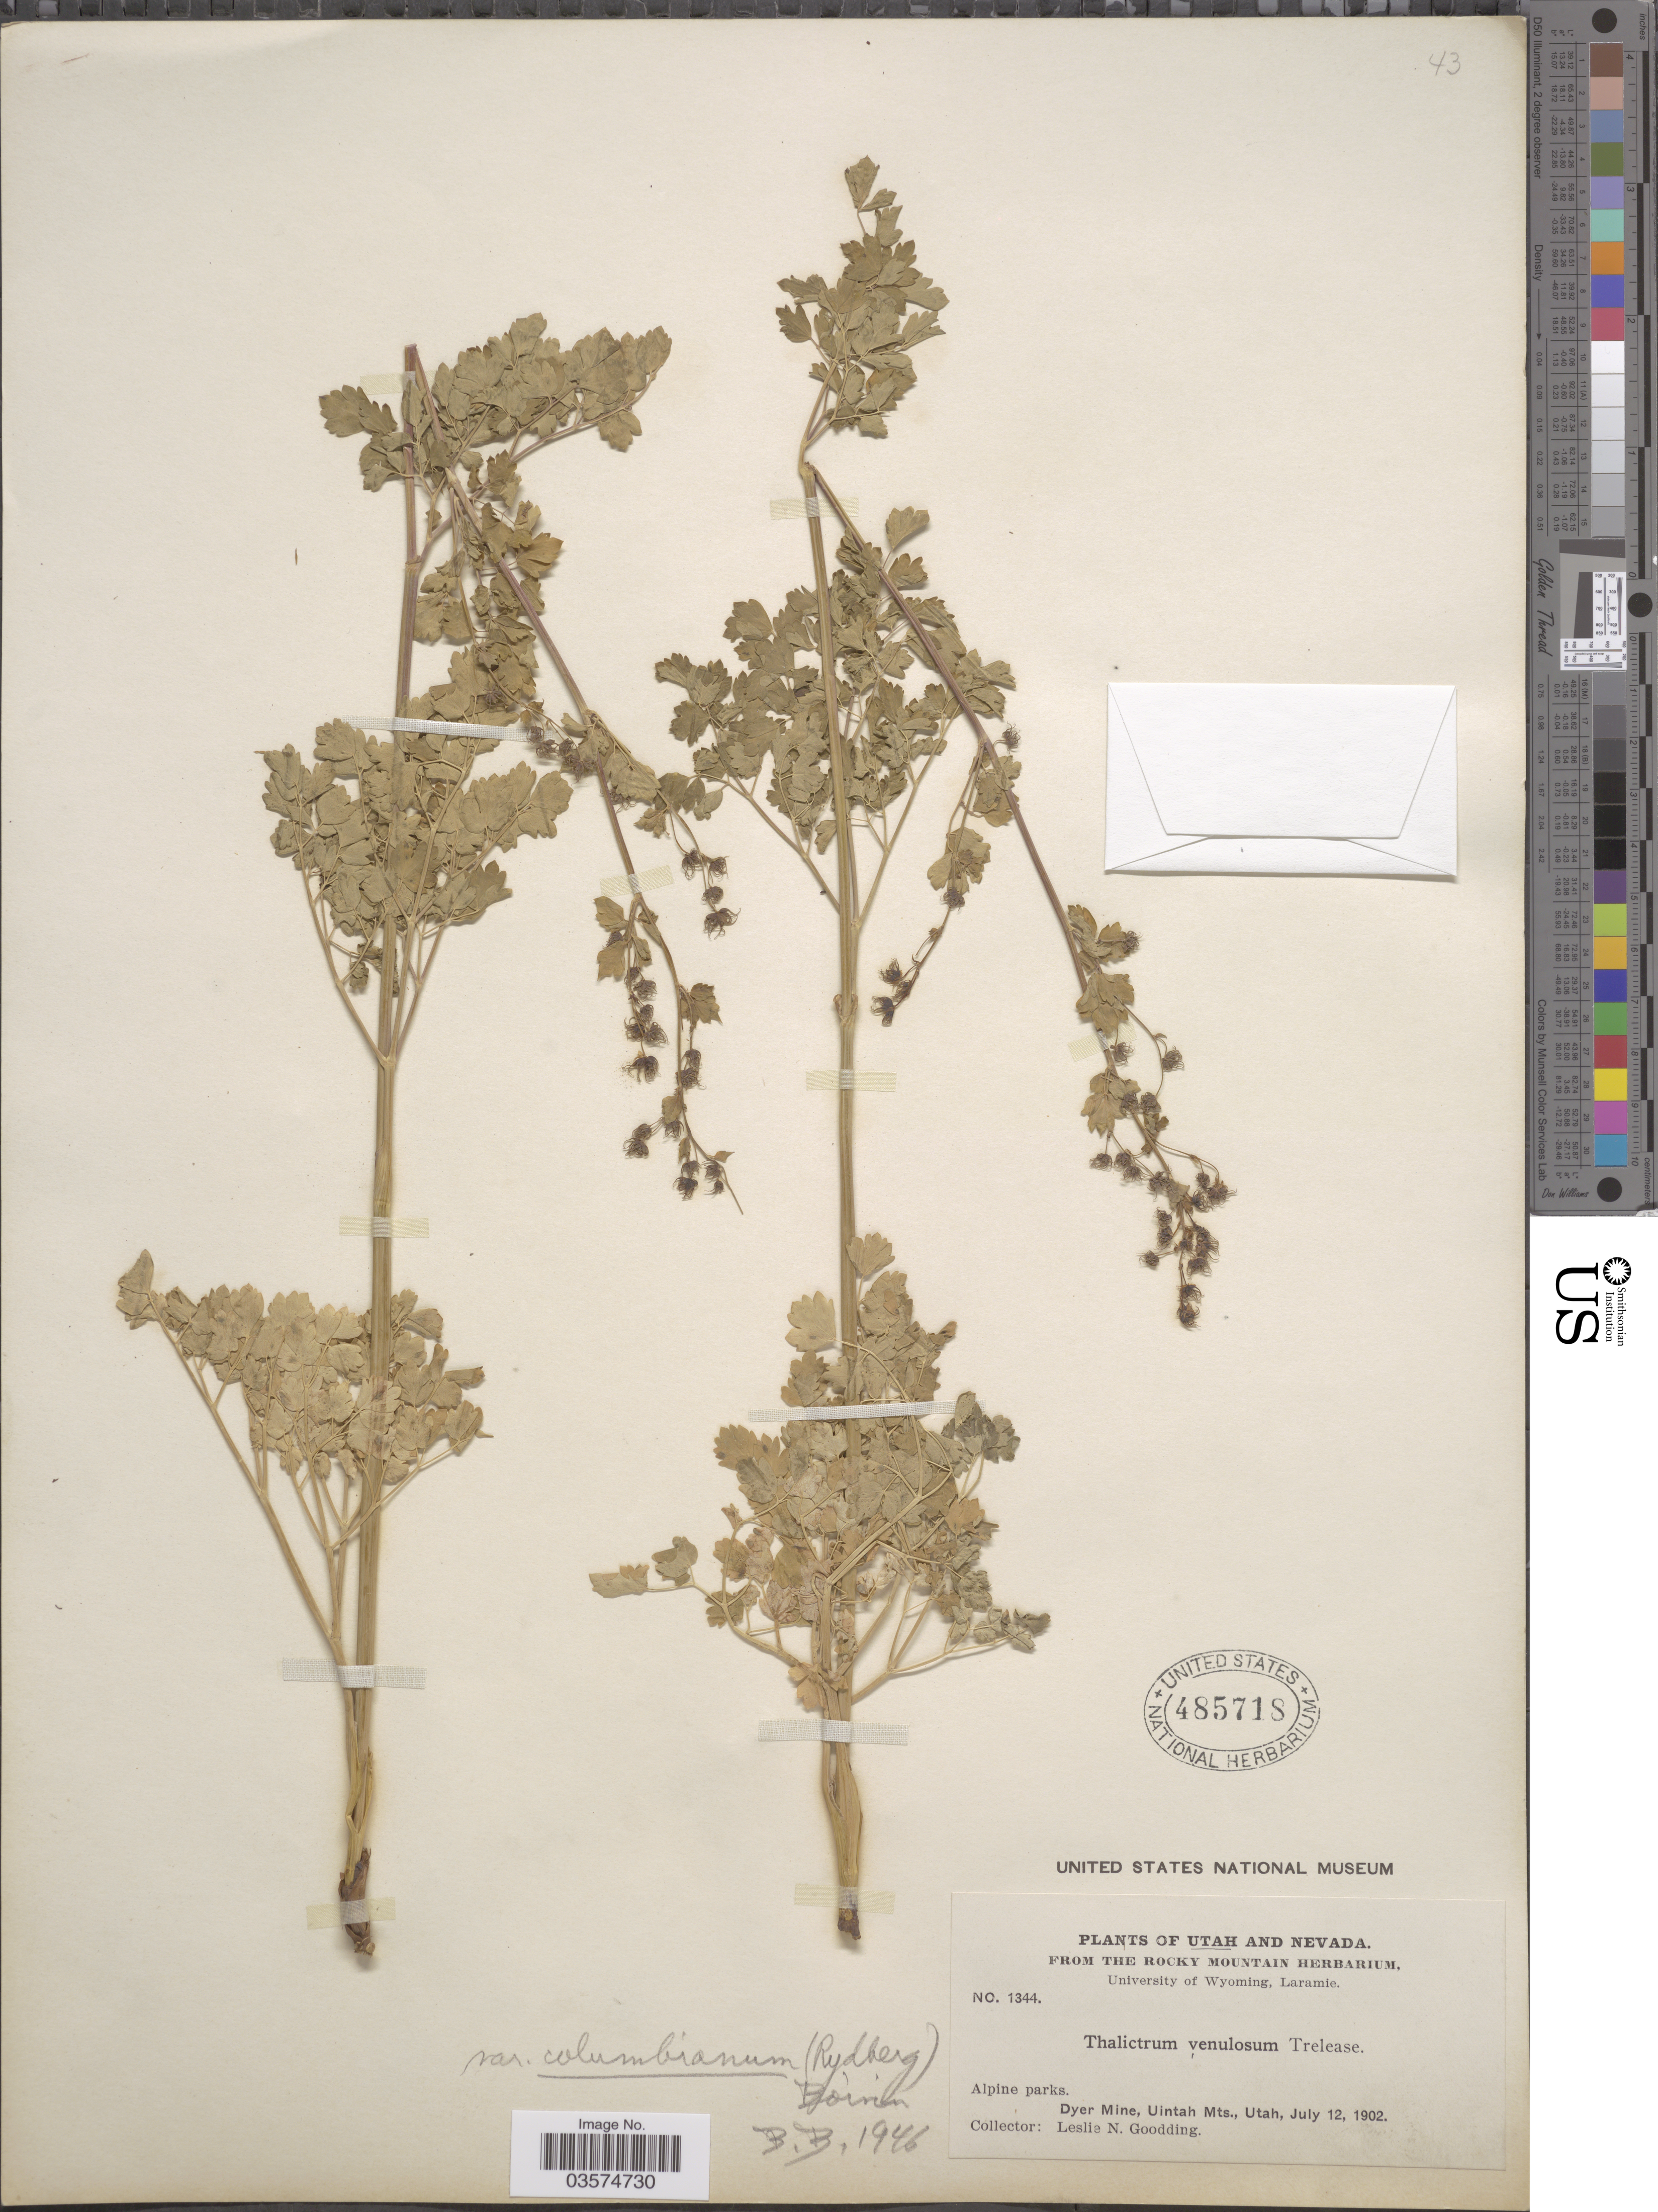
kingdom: Plantae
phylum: Tracheophyta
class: Magnoliopsida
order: Ranunculales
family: Ranunculaceae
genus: Thalictrum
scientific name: Thalictrum venulosum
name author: Trel.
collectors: L. N. Goodding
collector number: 1344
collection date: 1902-07-12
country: United States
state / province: Utah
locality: Alpine parks. Dyer Mine, Uintah Mts.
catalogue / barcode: US 485718